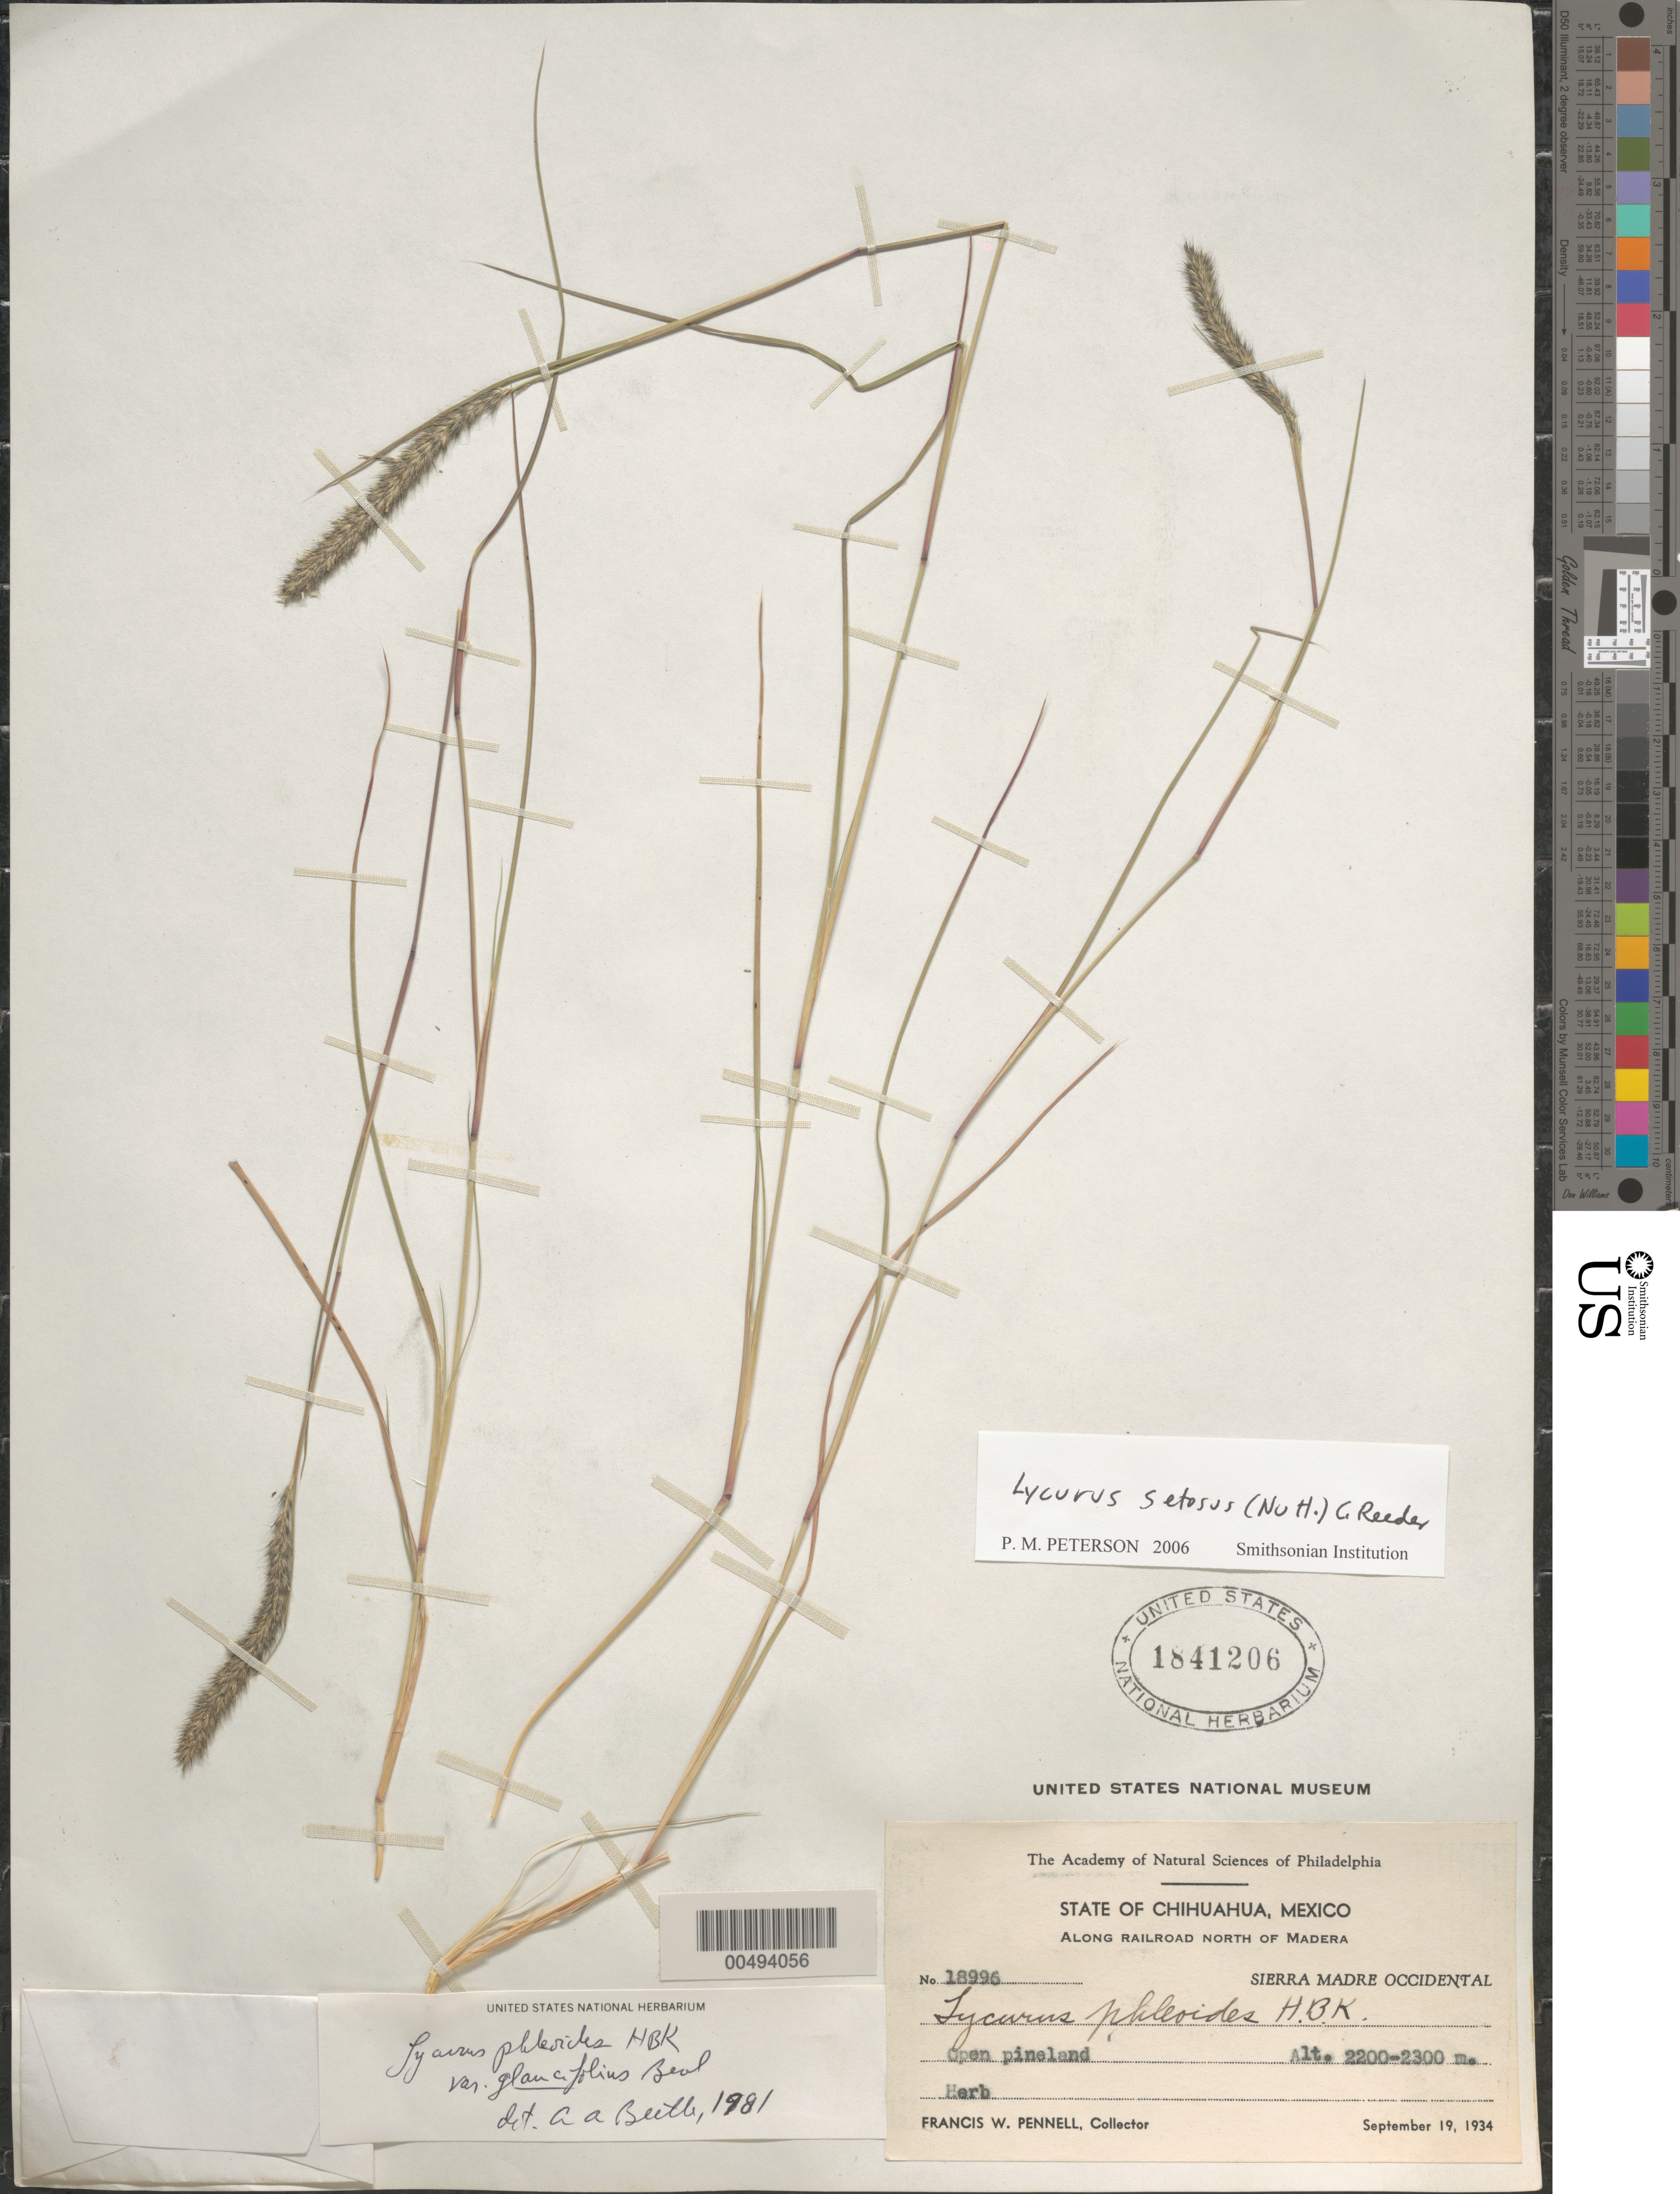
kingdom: Plantae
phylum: Tracheophyta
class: Liliopsida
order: Poales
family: Poaceae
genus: Lycurus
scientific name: Lycurus setosus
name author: (Nutt.) C. Reeder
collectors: F. W. Pennell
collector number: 18996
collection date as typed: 19 Sep 1934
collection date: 1934-09-19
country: Mexico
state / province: Chihuahua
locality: Along railroad N of Madera, Sierra Madre Occidental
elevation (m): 2200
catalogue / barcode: US 1841206